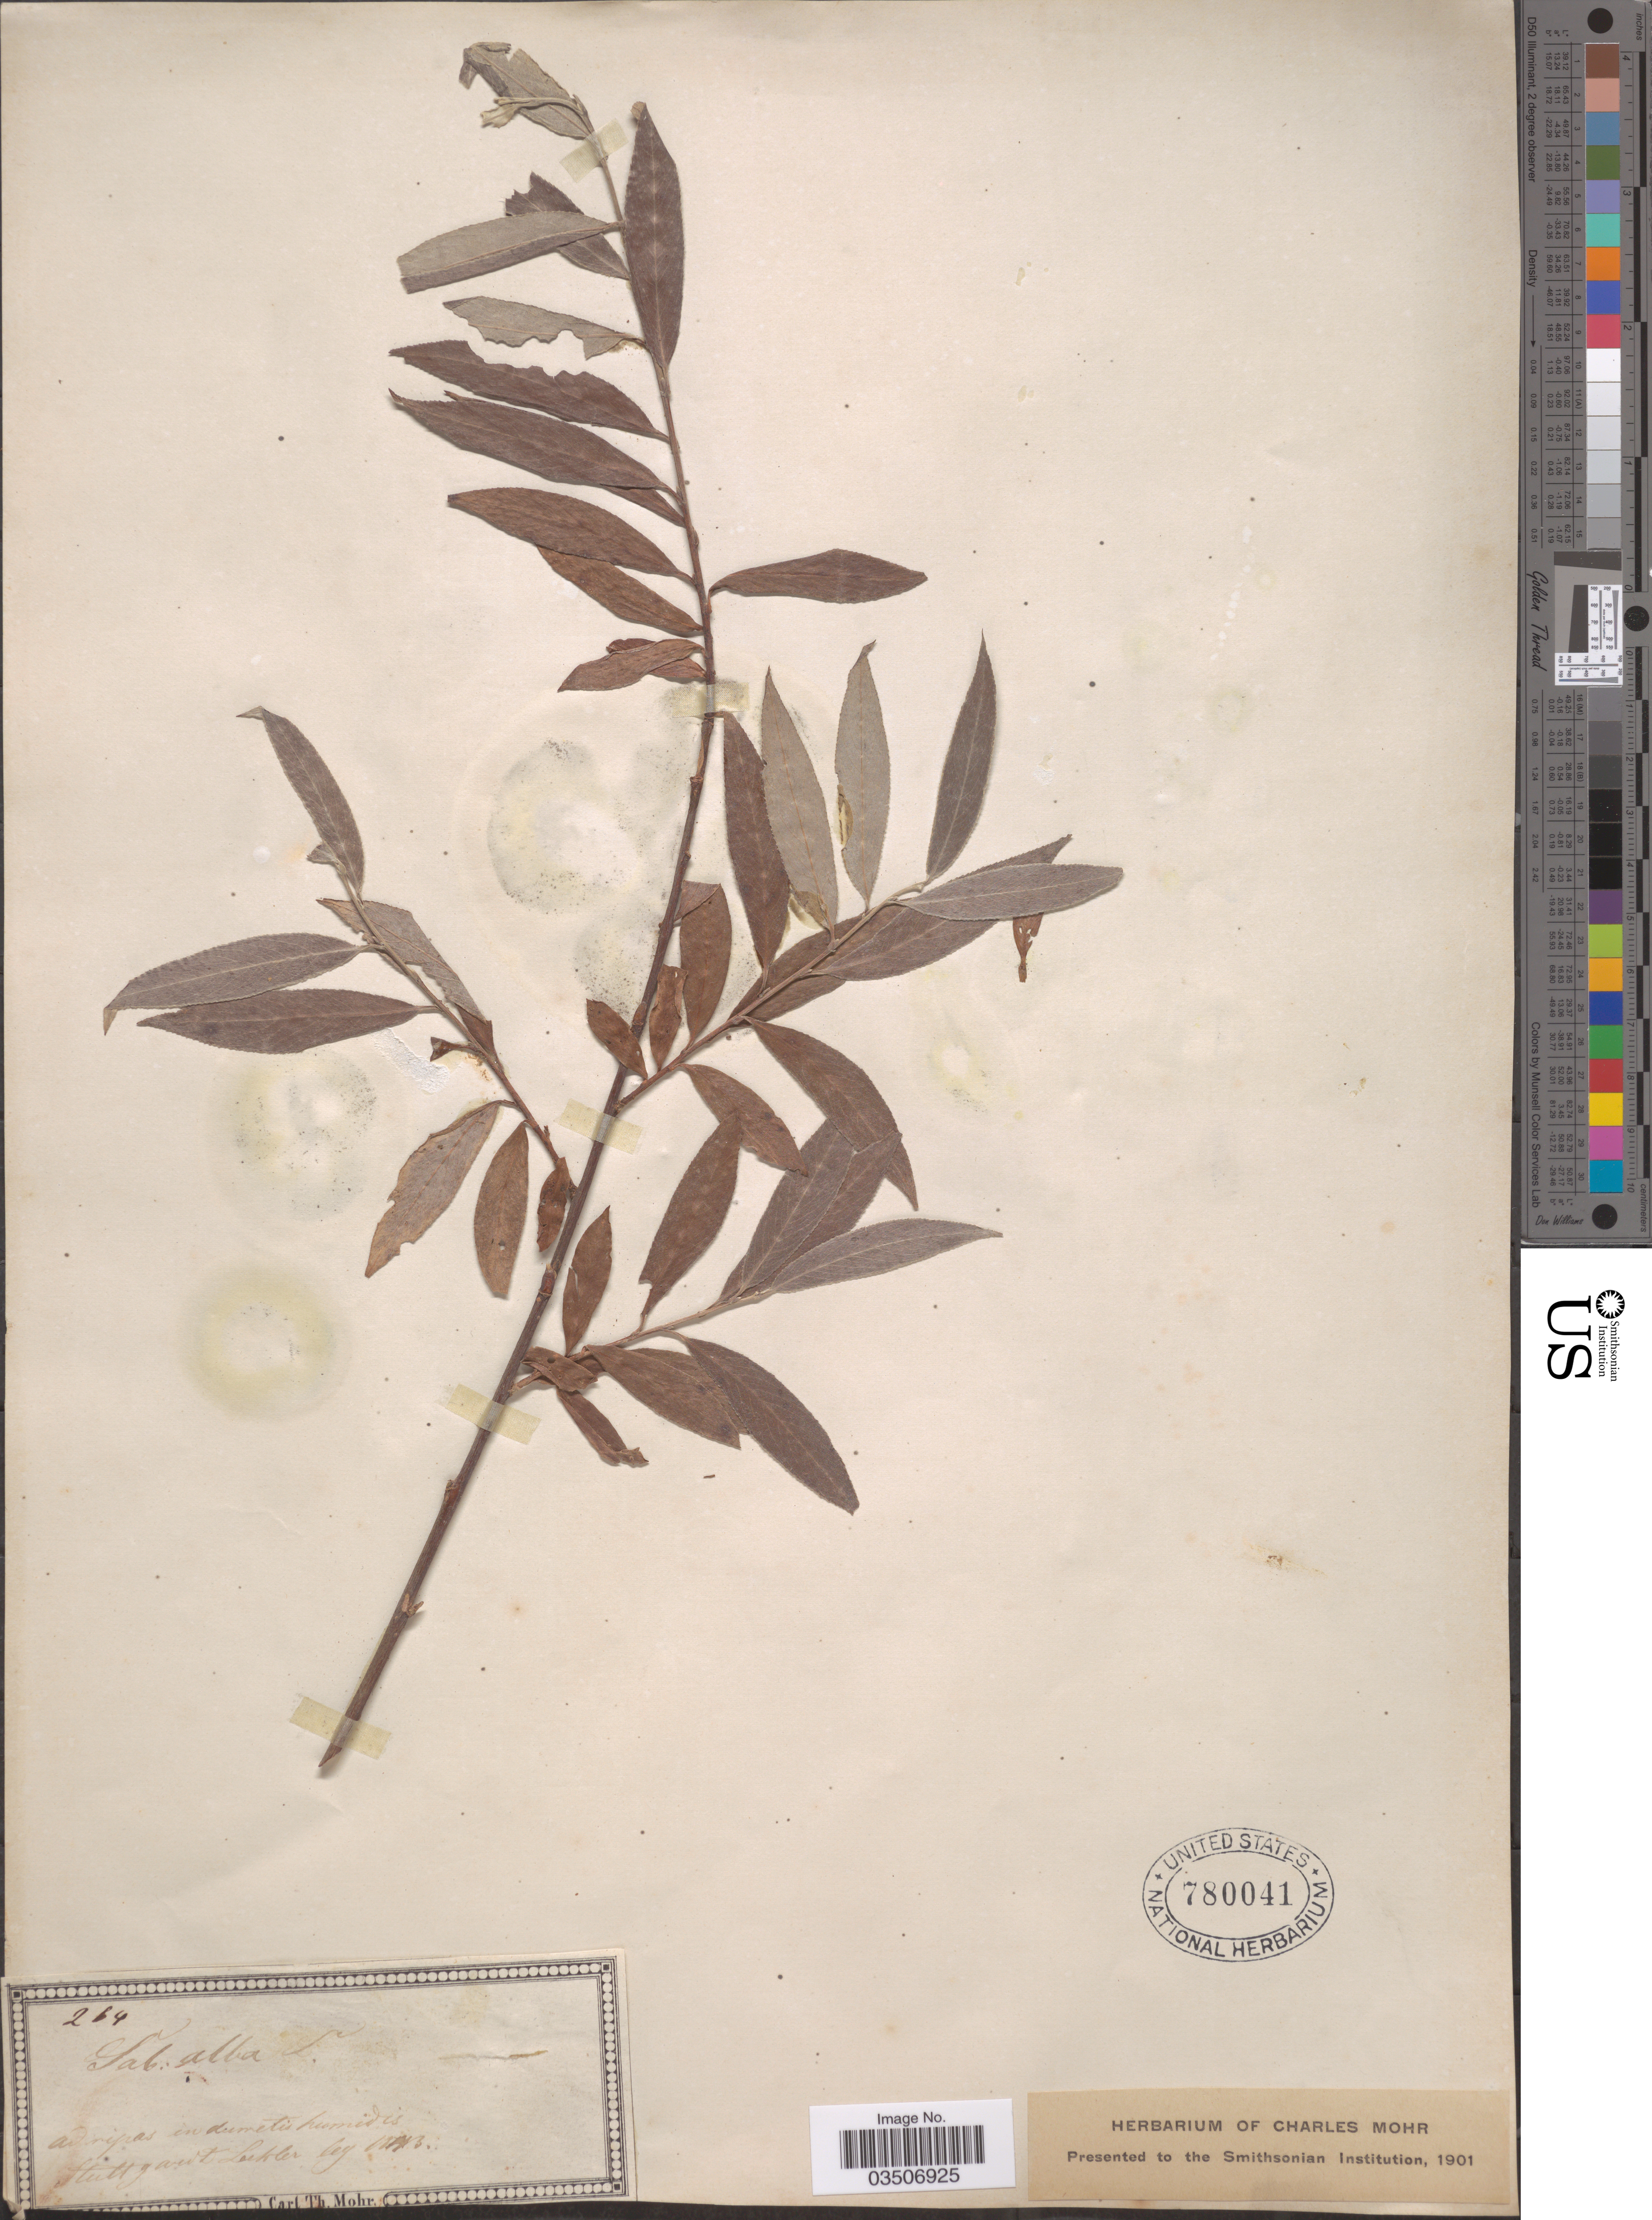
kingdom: Plantae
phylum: Tracheophyta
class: Magnoliopsida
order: Malpighiales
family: Salicaceae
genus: Salix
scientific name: Salix alba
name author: L.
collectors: Mohr, C. T. (herbarium)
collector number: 264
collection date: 1873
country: Germany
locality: Stutt gardt Lackler. [interpreted]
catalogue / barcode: US 780041